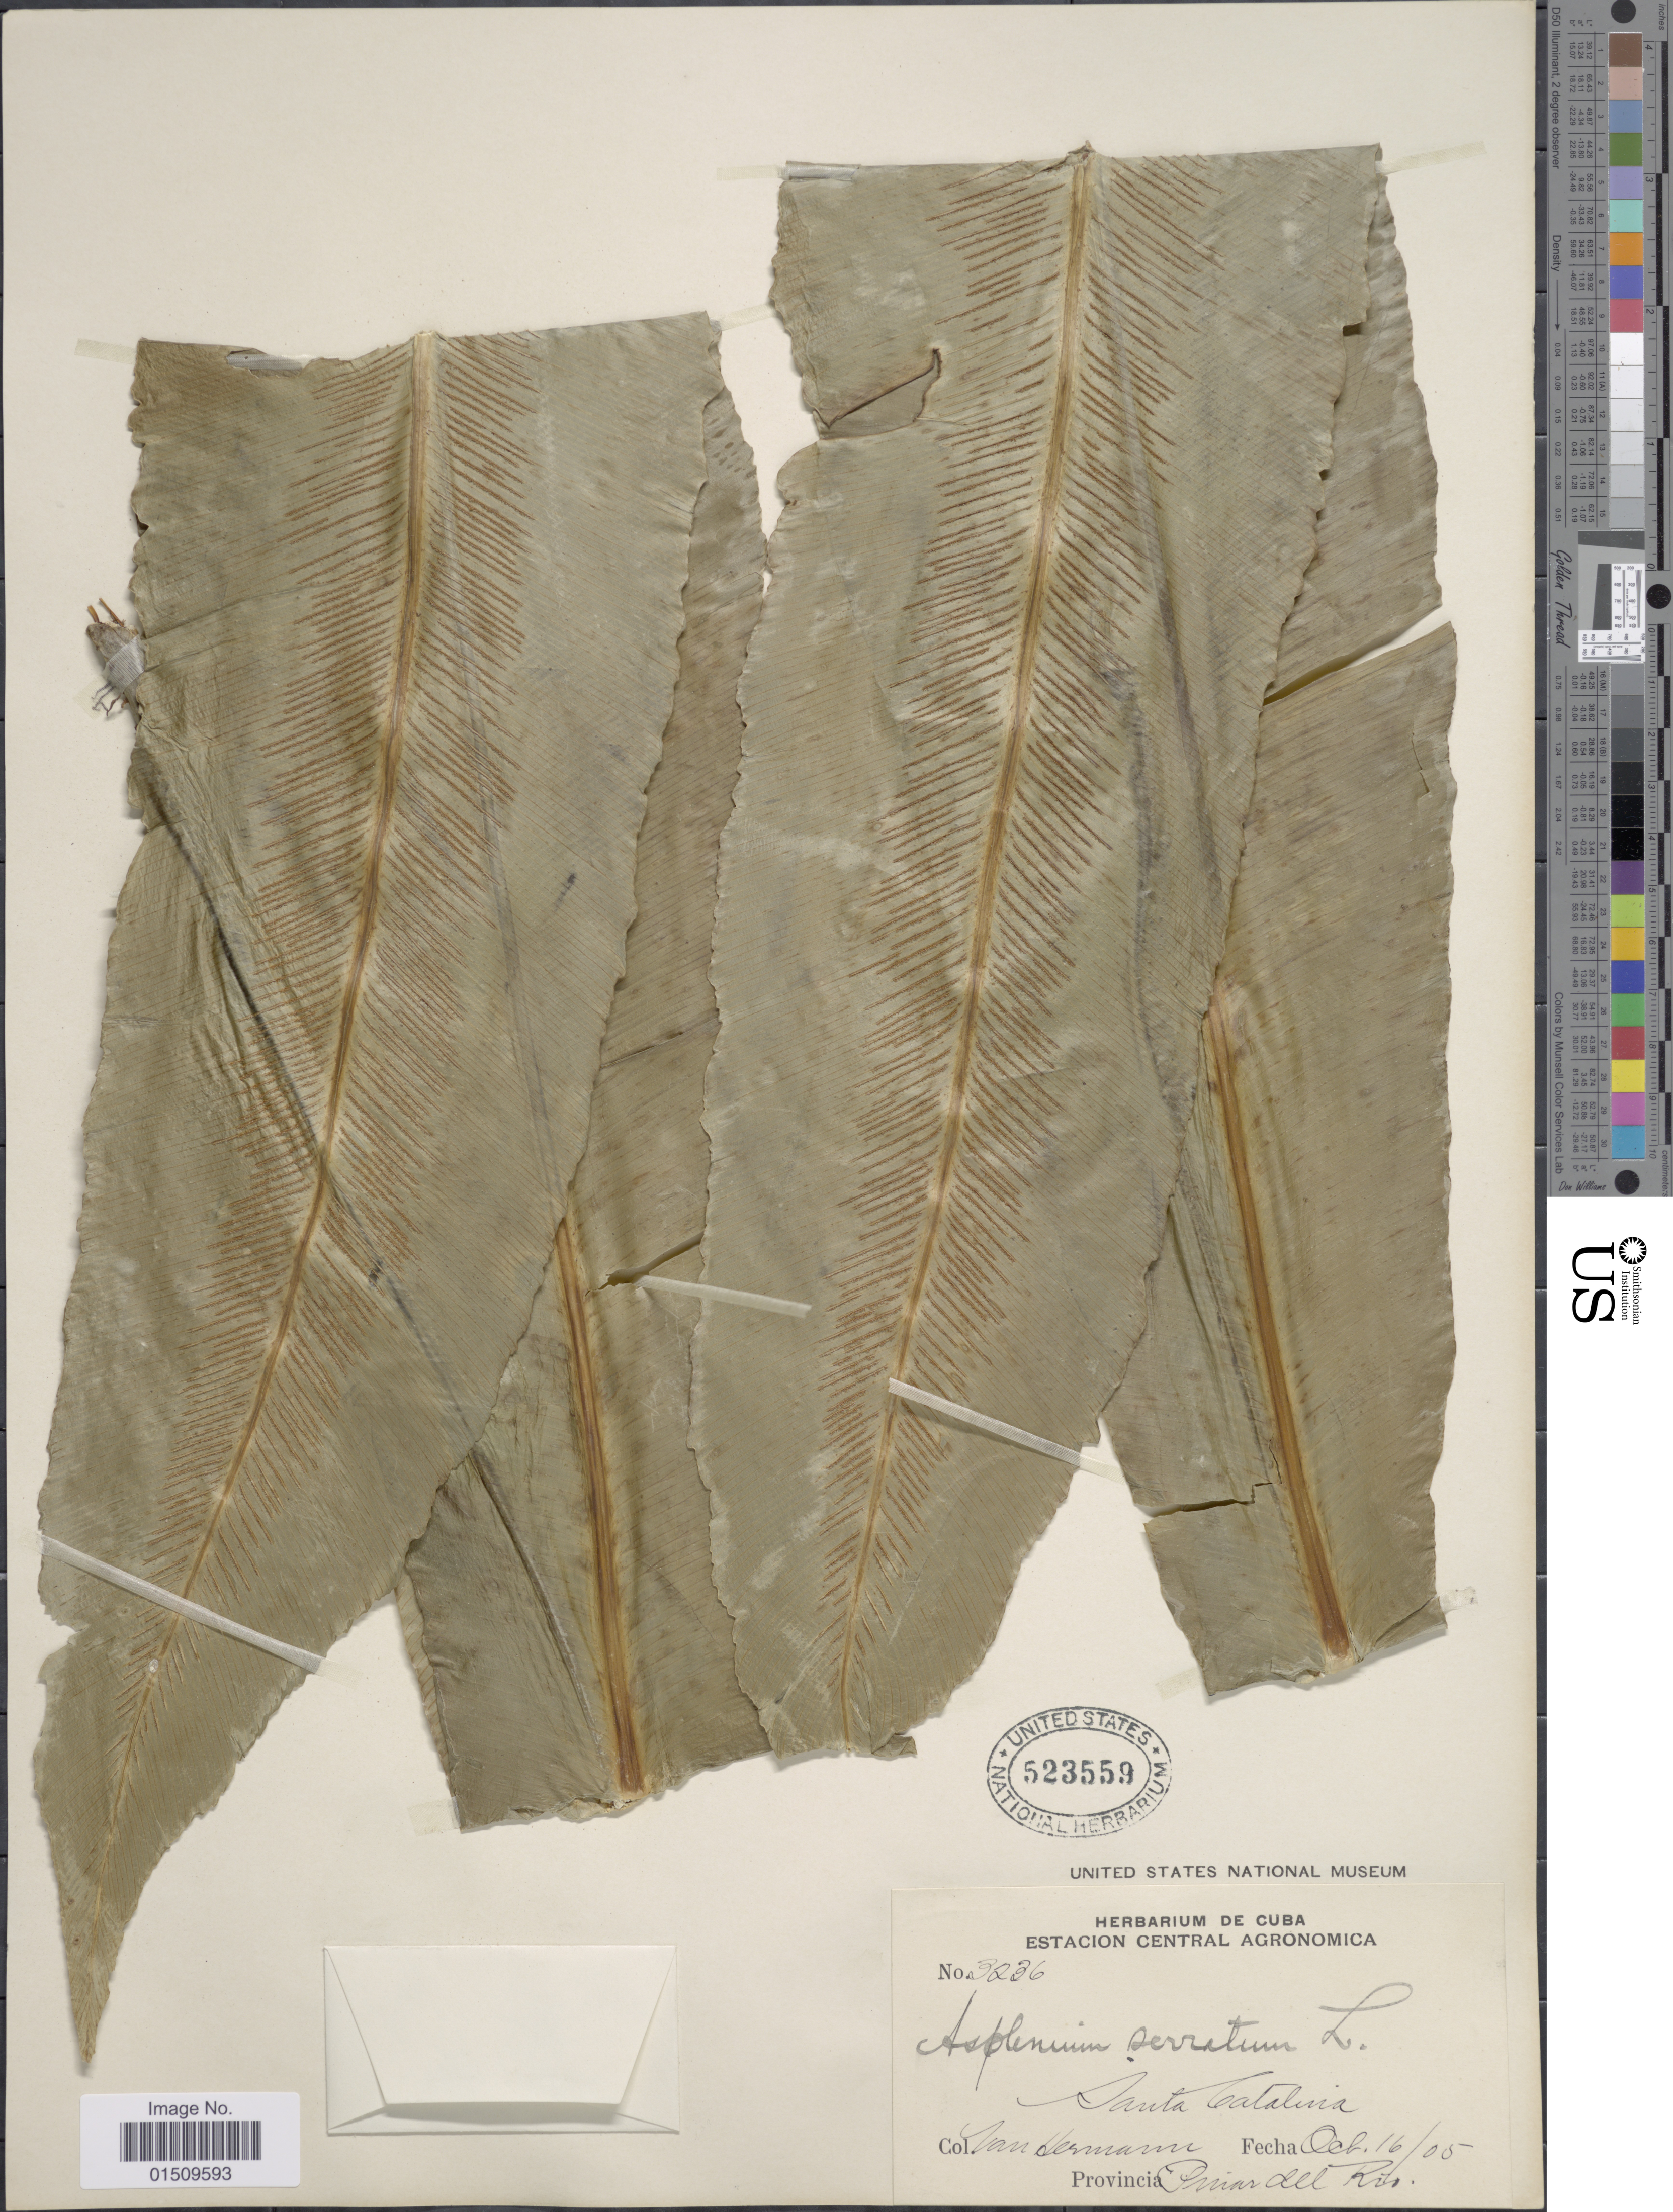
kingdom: Plantae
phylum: Tracheophyta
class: Polypodiopsida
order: Polypodiales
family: Aspleniaceae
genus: Asplenium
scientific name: Asplenium serratum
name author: L.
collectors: Van Hermann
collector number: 3236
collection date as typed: Transcribed d/m/y: 16/10/5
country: Cuba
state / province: Pinar del Río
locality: Cuba, Estacion Central Agronomica, Santa Catalina.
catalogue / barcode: US 523559